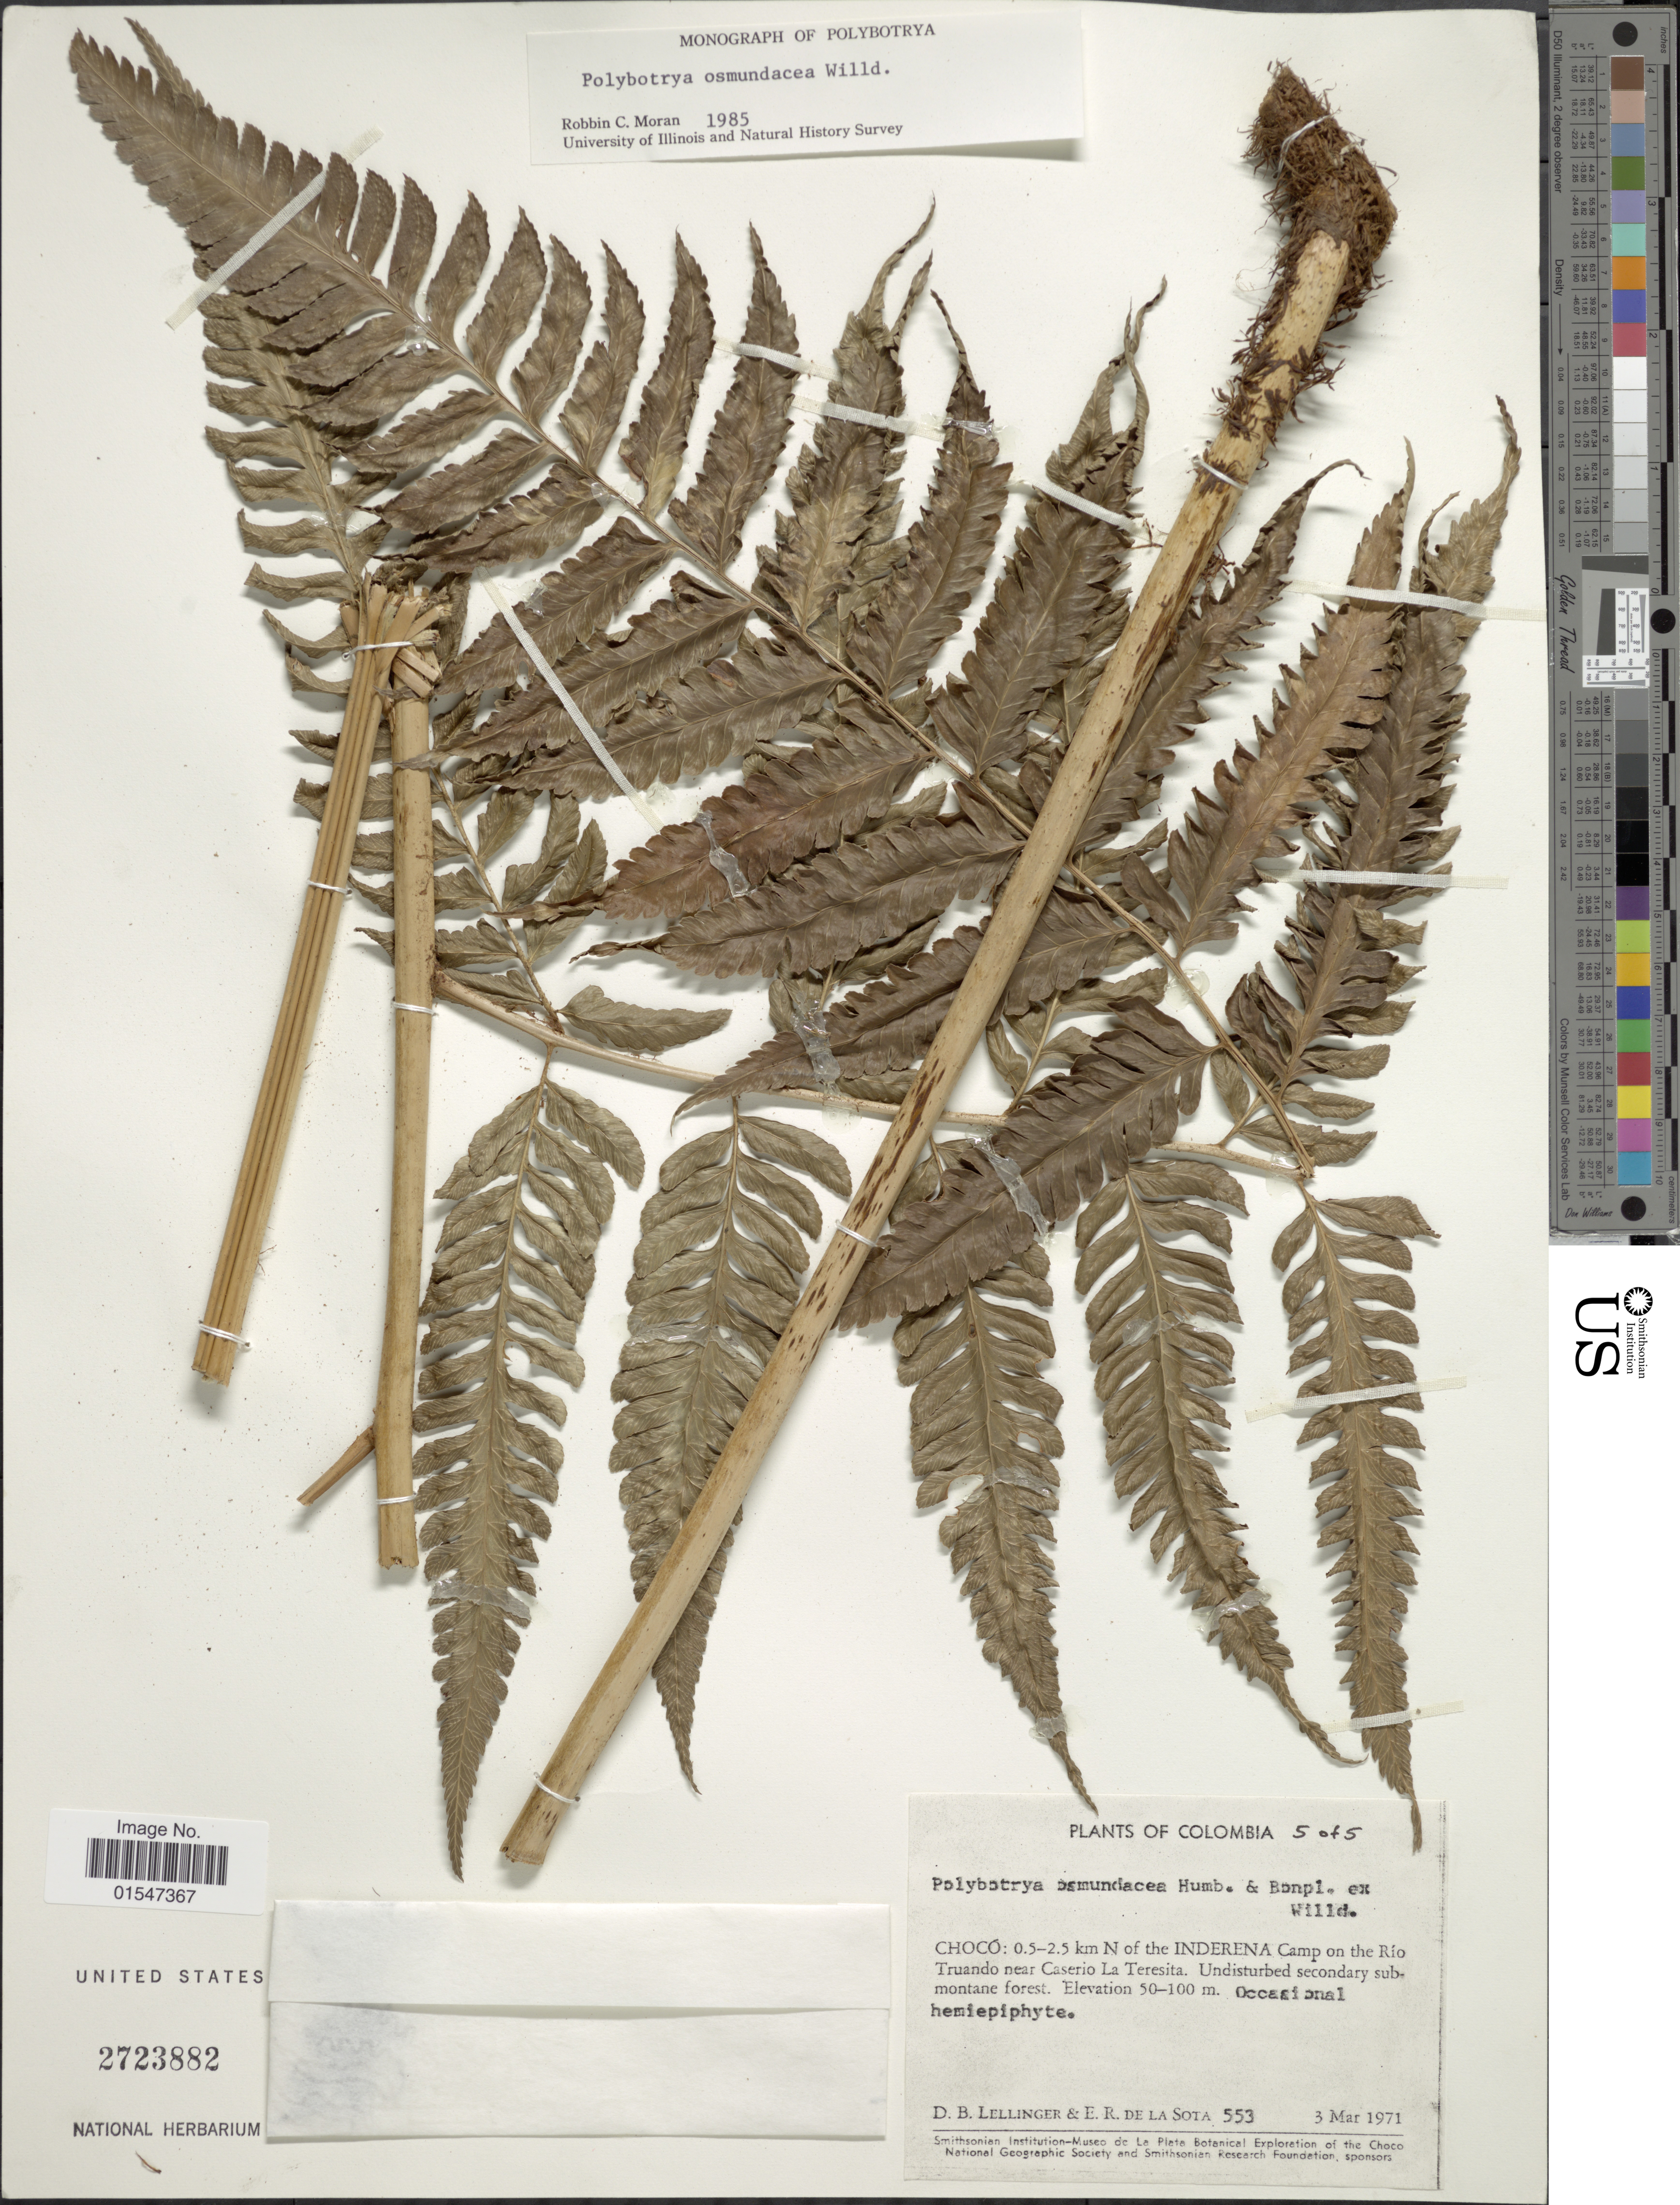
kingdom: Plantae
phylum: Tracheophyta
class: Polypodiopsida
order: Polypodiales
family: Dryopteridaceae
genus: Polybotrya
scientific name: Polybotrya osmundacea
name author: Humb. & Bonpl. ex Willd.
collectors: D. B. Lellinger & E. R. de la Sota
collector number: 553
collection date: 1971-03-03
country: Colombia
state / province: Chocó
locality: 0.5 - 2.5 km N of the Inderena Camp on the Río Truando near Caserio La Teresita, undisturbed secondary submontane forest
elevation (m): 50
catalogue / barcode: US 2723882